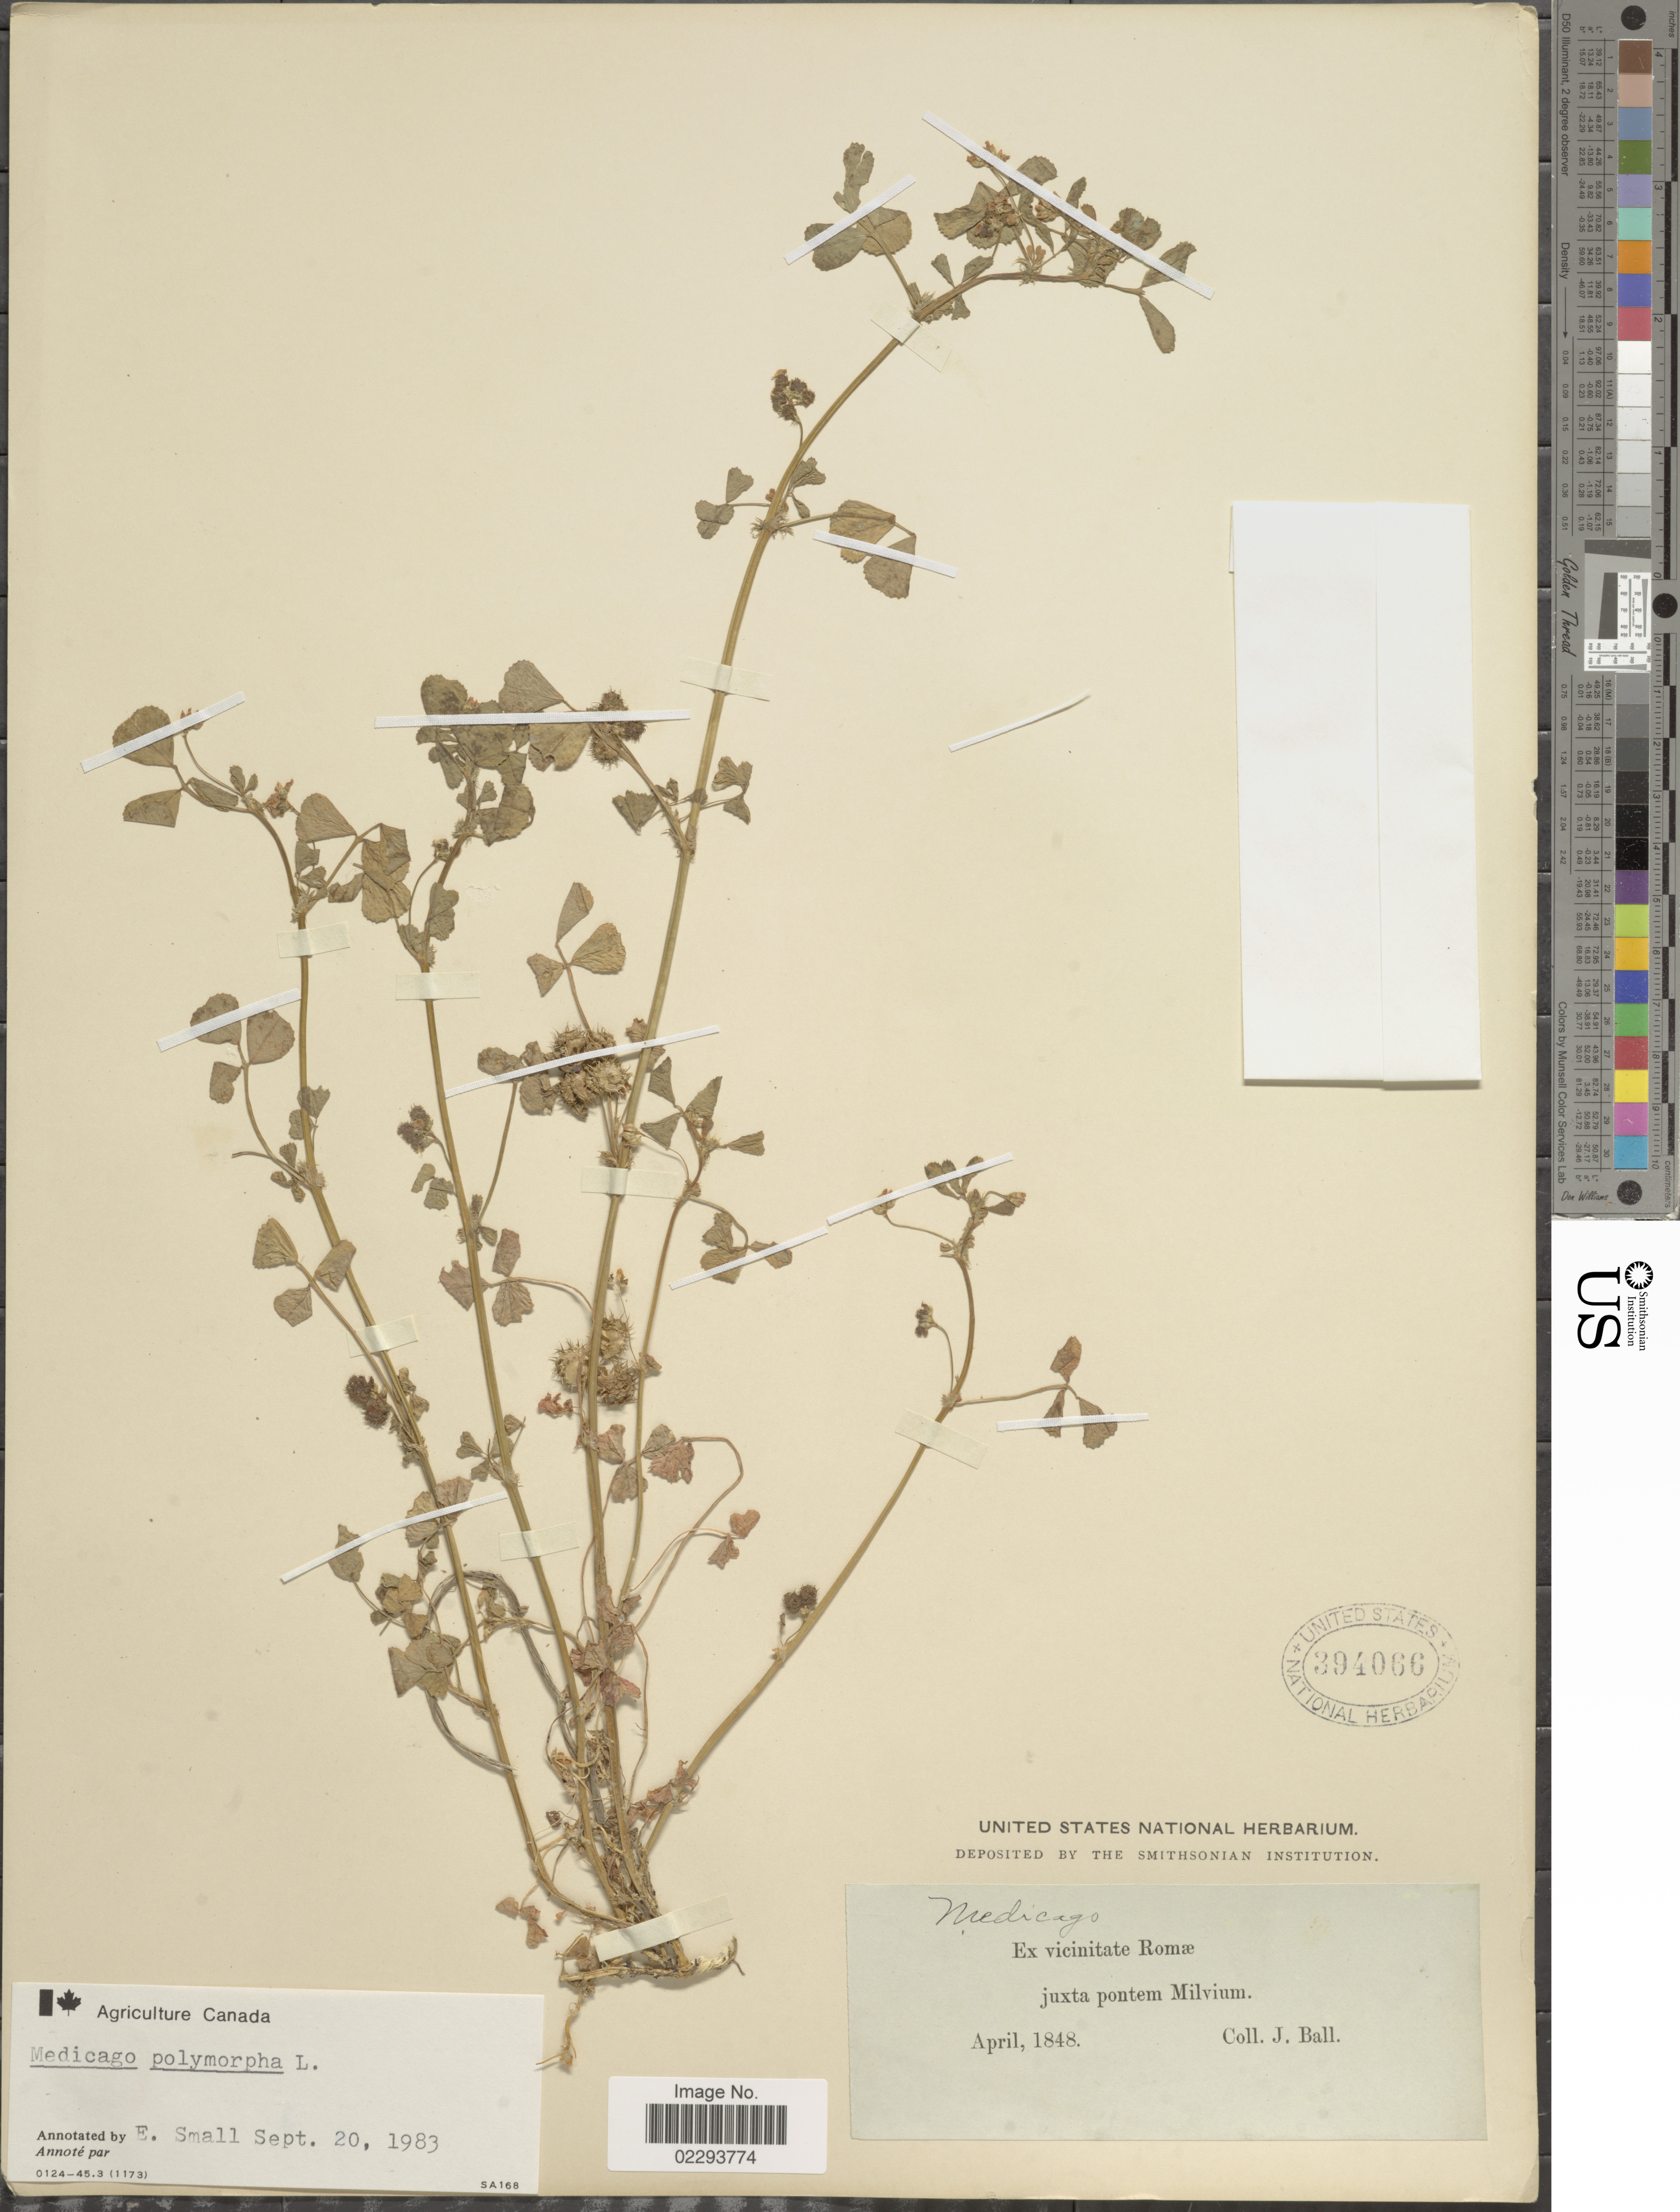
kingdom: Plantae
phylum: Tracheophyta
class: Magnoliopsida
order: Fabales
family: Fabaceae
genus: Medicago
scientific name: Medicago polymorpha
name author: L.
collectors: J. Ball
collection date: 1848-04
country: Italy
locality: Romae, Juxta pontem Milvium.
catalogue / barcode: US 394066